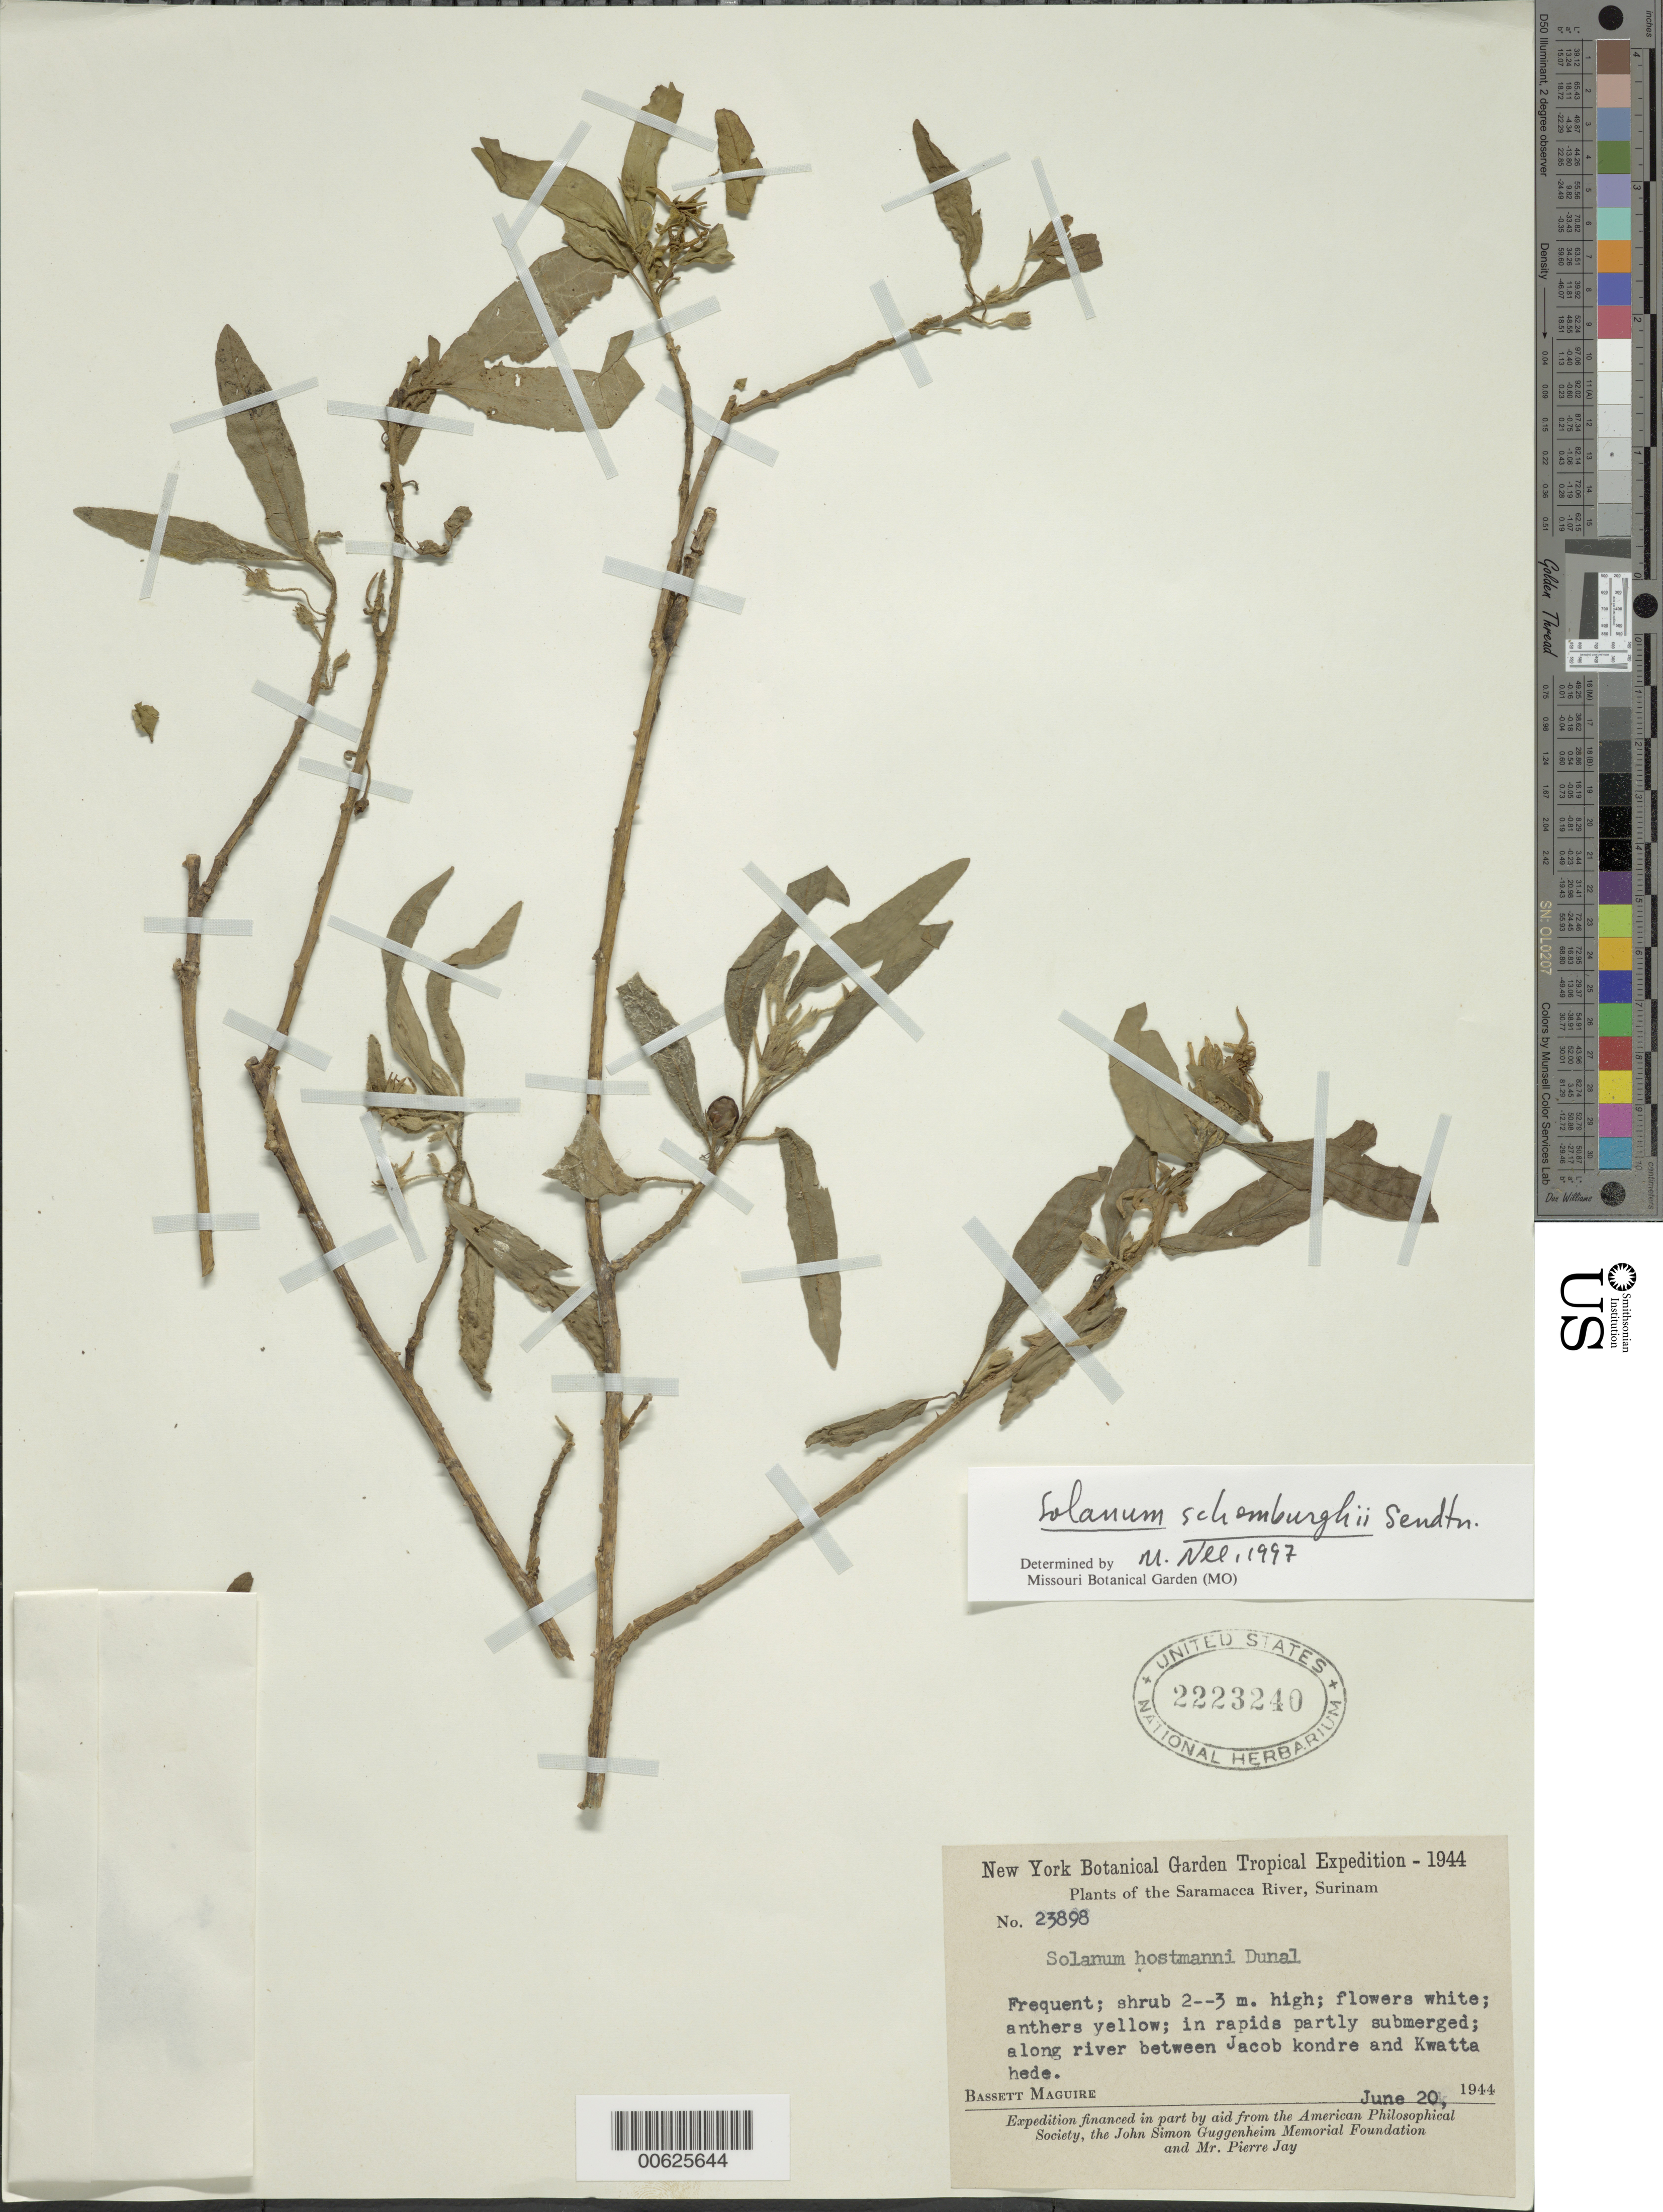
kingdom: Plantae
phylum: Tracheophyta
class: Magnoliopsida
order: Solanales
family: Solanaceae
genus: Solanum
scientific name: Solanum schomburghii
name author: Sendtn.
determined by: Nee, Michael H.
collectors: B. Maguire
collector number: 23898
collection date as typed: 6 Jun 1944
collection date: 1944-06-06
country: Suriname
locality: Saramacca River, betw. Jacob Kondre and Kwatta hede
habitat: In rapids partially submerged.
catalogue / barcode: US 2223240